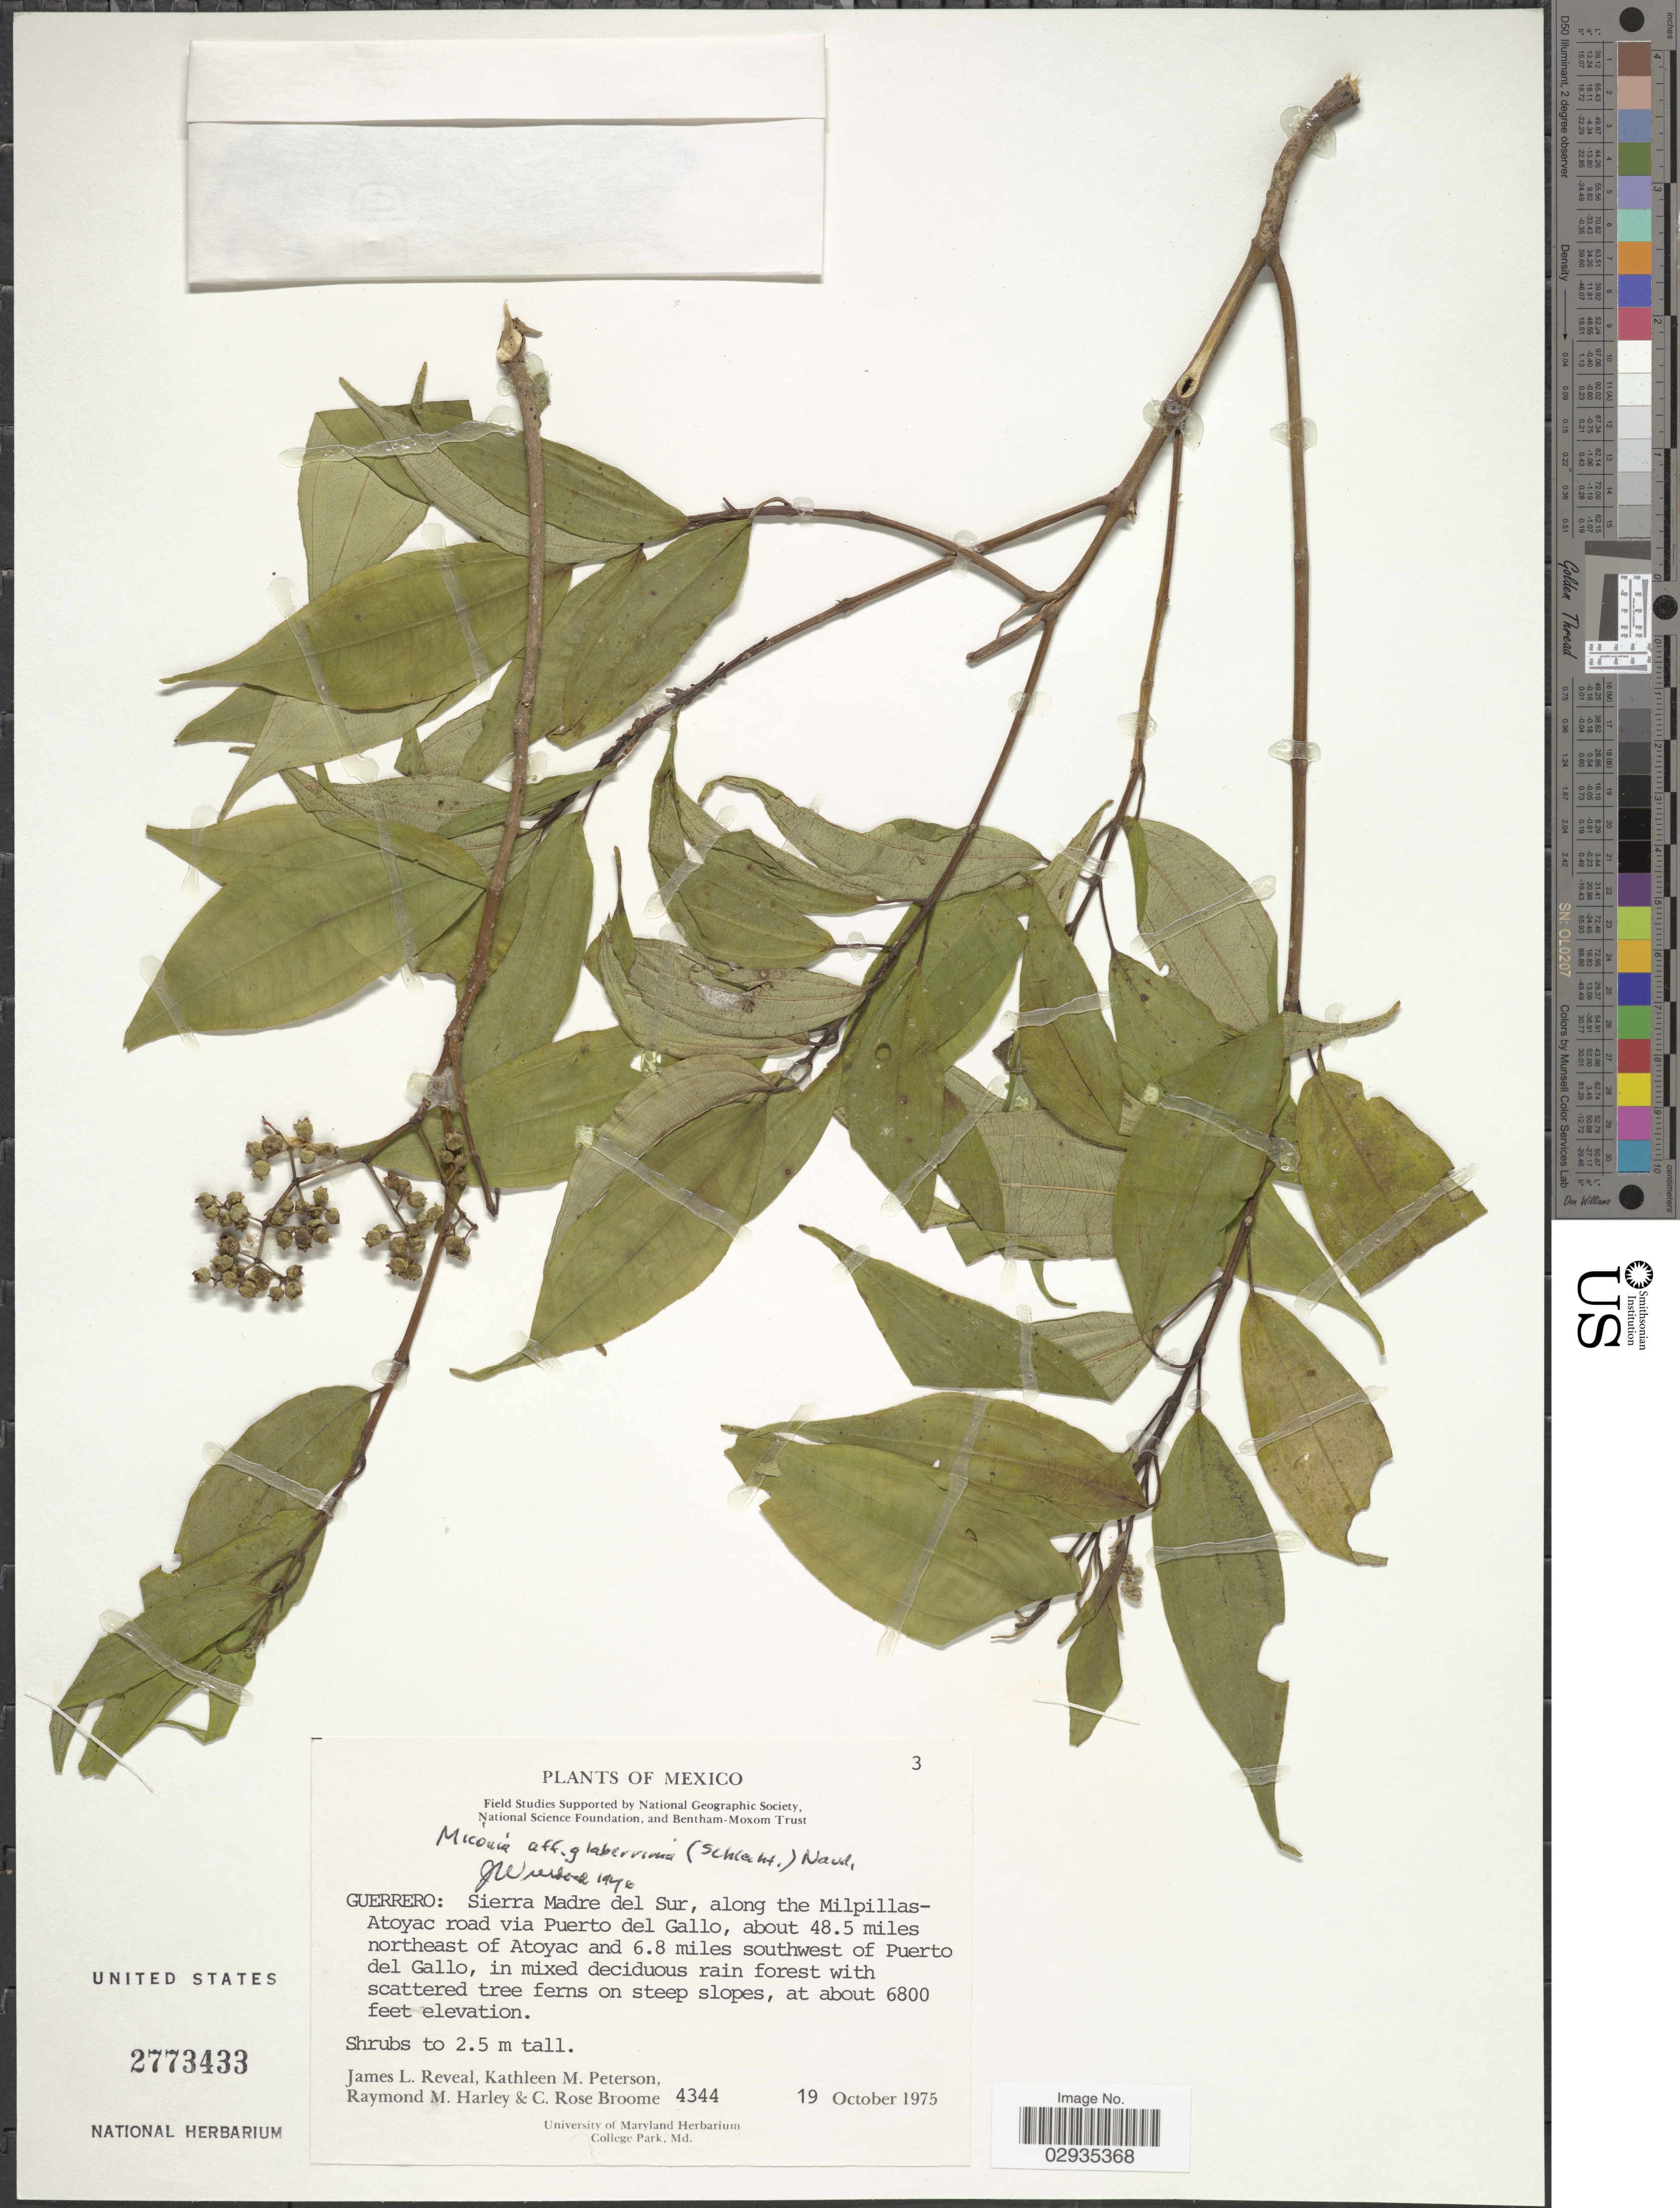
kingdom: Plantae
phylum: Tracheophyta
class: Magnoliopsida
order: Myrtales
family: Melastomataceae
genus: Miconia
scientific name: Miconia pinetorum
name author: Naudin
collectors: J. L. Reveal, K. Peterson, R. M. Harley & C. R. Broome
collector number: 4344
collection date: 1975-10-19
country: Mexico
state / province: Guerrero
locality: Sierra Madre del Sur, along the Milpillas-Atoyac road via Puerto del Gallo, about 48.5 miles northeast of Atoyac and 6.8 miles southwest of Puerto del Gallo.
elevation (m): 2073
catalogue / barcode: US 2773433